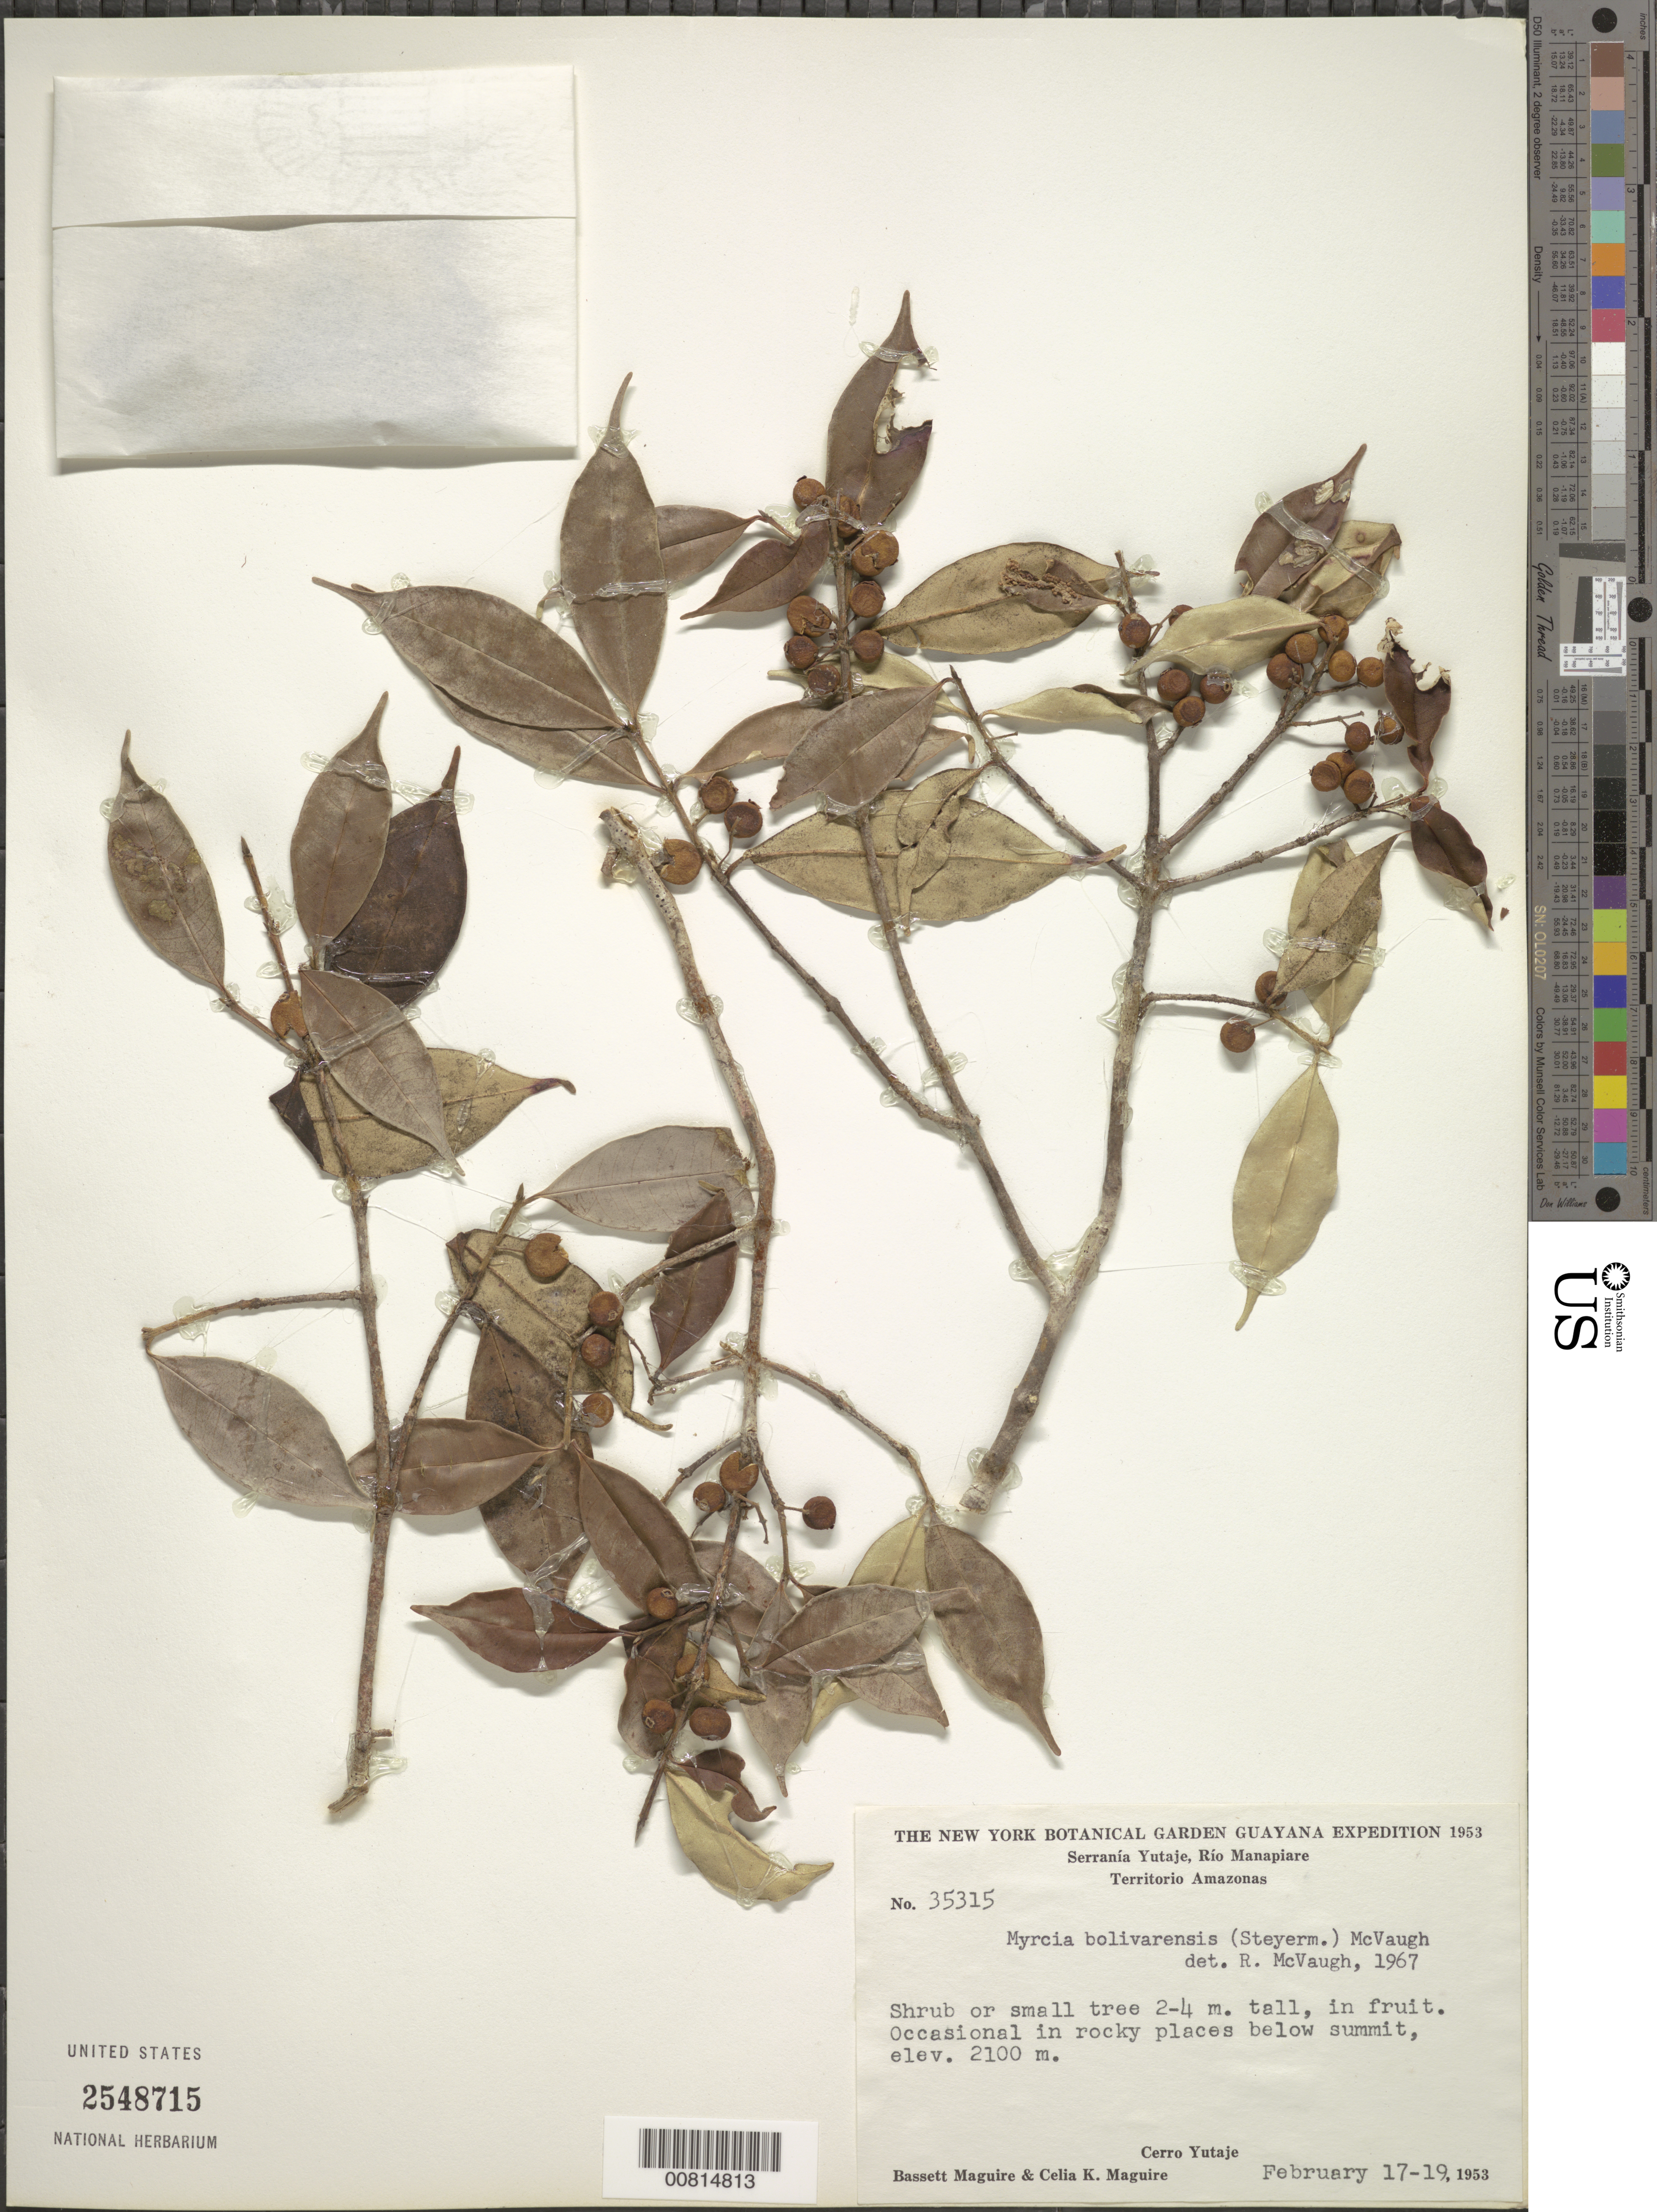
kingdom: Plantae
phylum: Tracheophyta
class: Magnoliopsida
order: Myrtales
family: Myrtaceae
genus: Myrcia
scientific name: Myrcia bolivarensis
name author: (Steyerm.) McVaugh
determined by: McVaugh, R.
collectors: B. Maguire & C. K. Maguire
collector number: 35315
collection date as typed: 17-Feb-53 to 19-Feb-53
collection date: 1953-02-17/1953-02-19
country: Venezuela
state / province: Amazonas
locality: Serranía Yutajé, Caño Yutajé, Río Manapiare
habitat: Rocky places below summit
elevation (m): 2100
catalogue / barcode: US 2548715